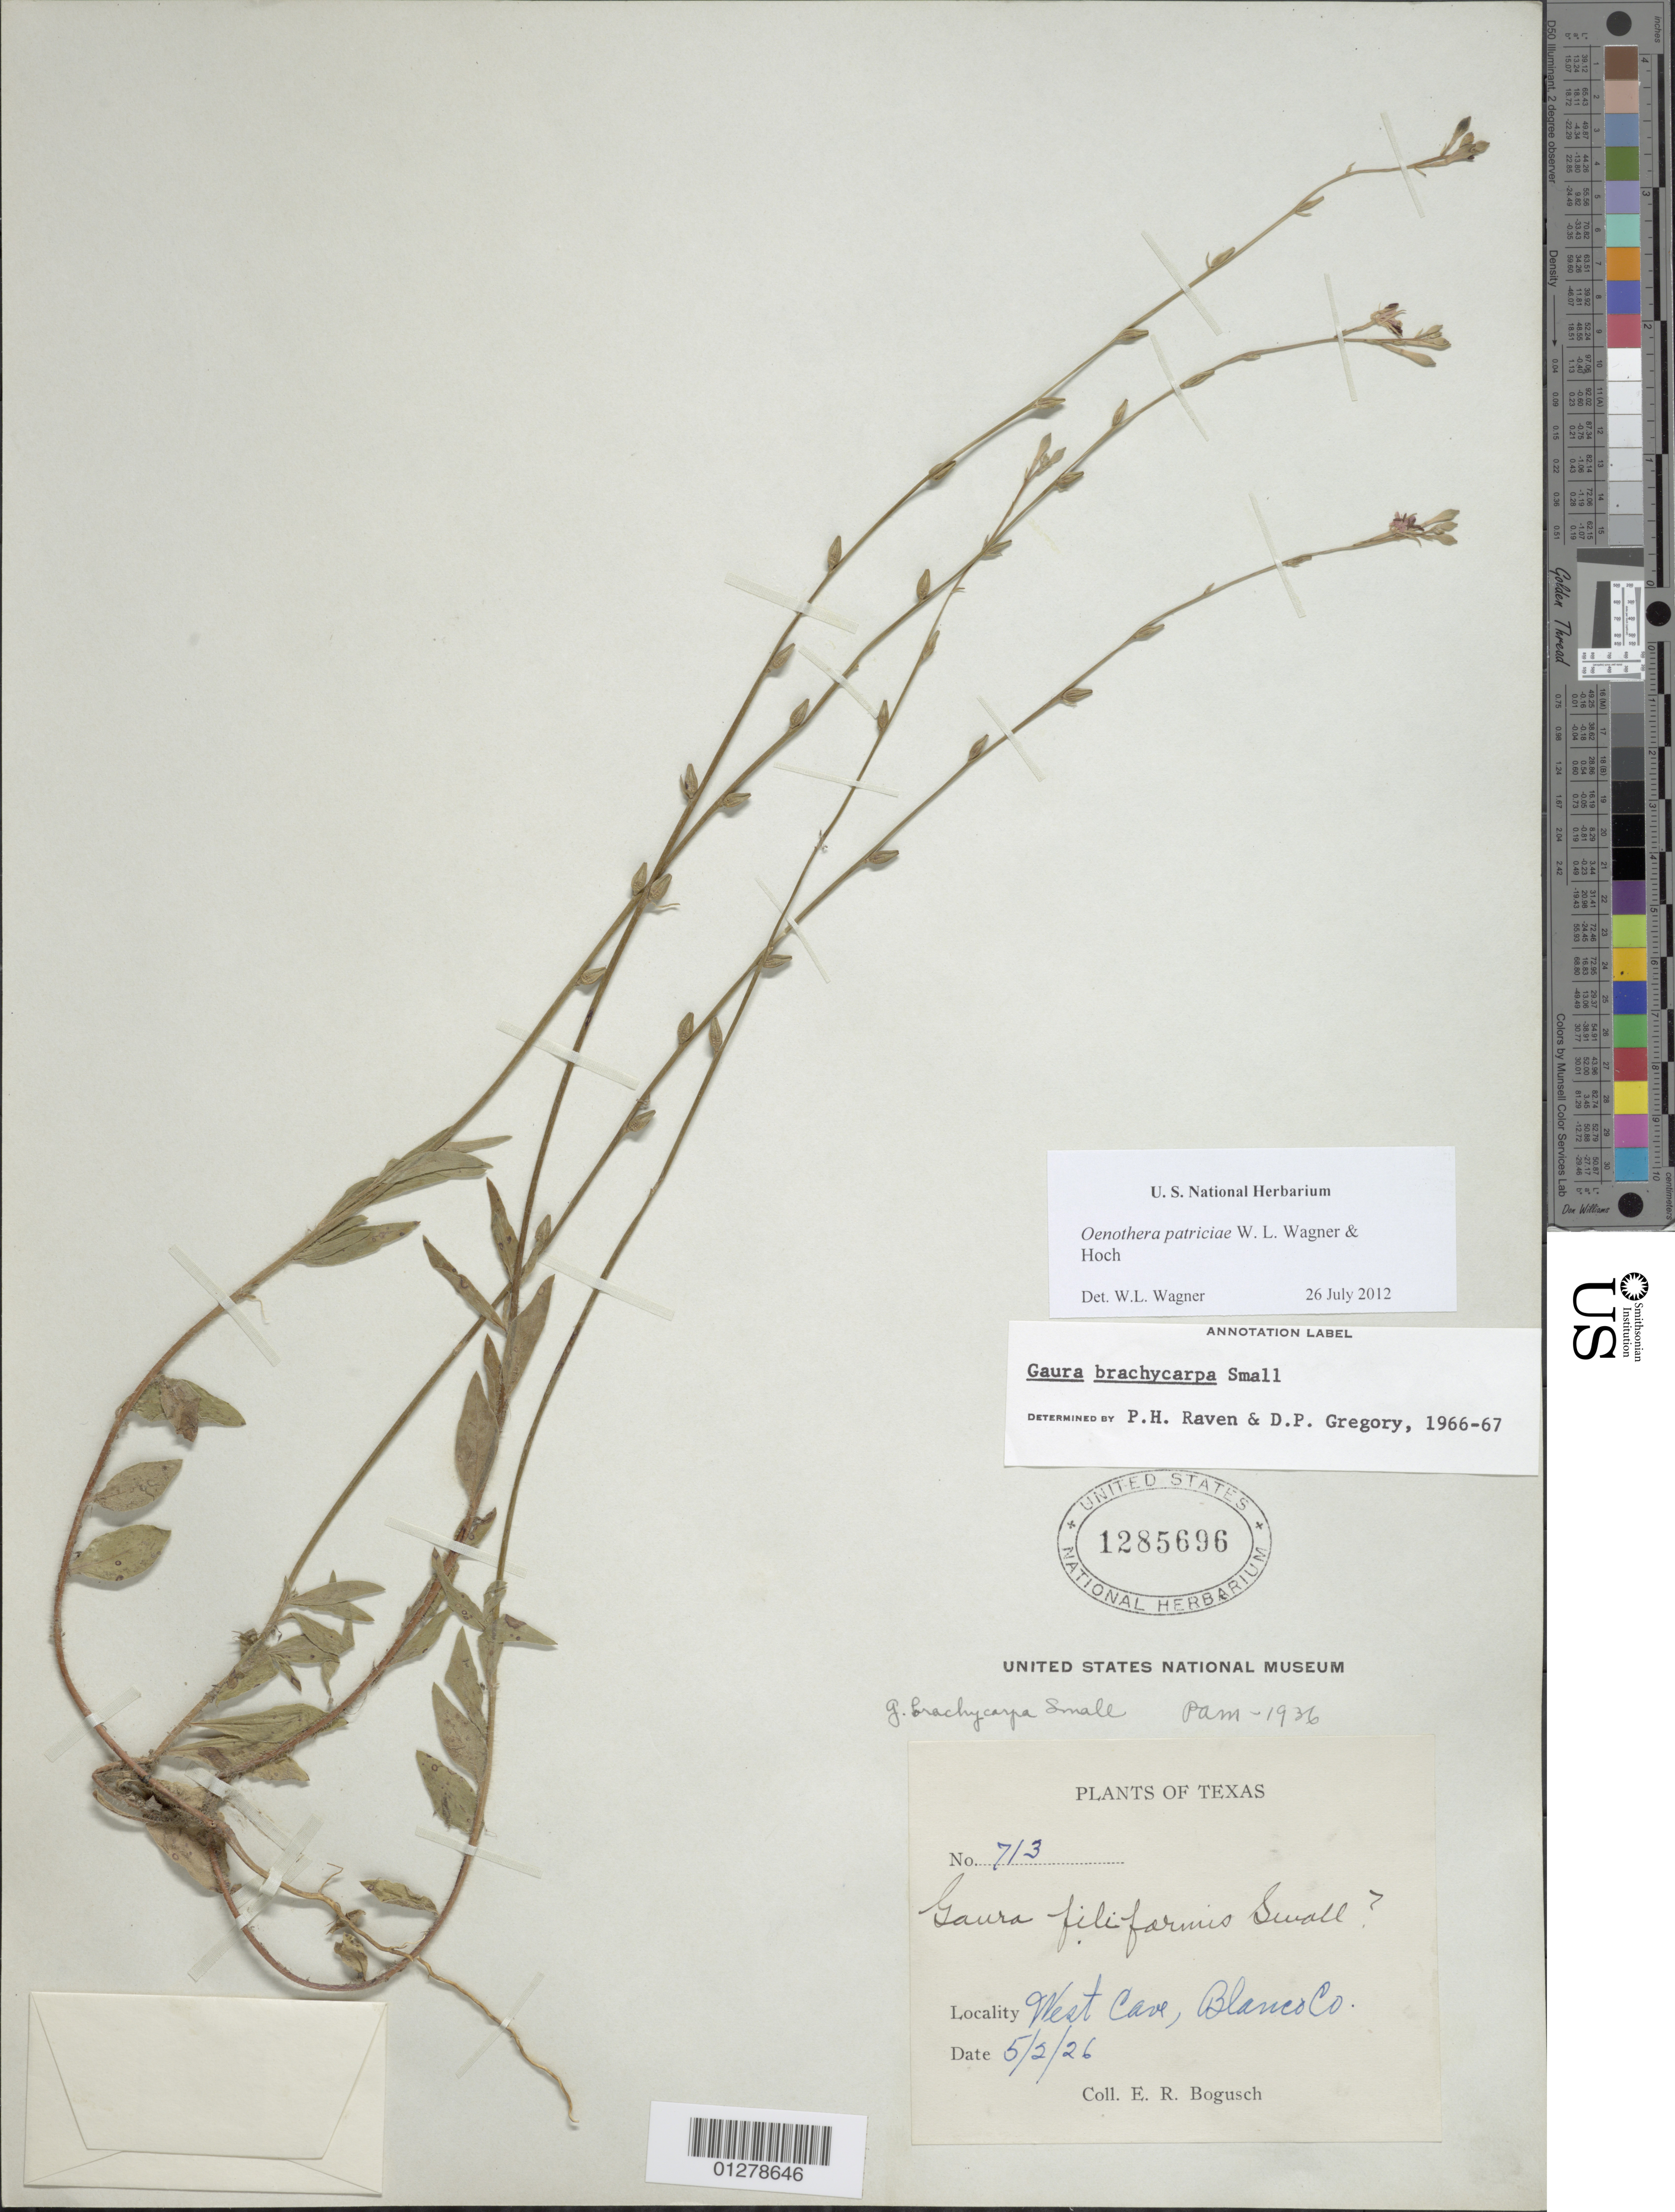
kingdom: Plantae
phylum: Tracheophyta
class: Magnoliopsida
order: Myrtales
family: Onagraceae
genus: Oenothera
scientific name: Oenothera patriciae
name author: W.L. Wagner & Hoch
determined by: Wagner, W. L., (BOT), Smithsonian Institution - National Museum of Natural History (UNITED STATES)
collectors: E. Bogusch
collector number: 713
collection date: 1926-02-05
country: United States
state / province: Texas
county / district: Blanco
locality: West Cave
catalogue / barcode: US 1285696